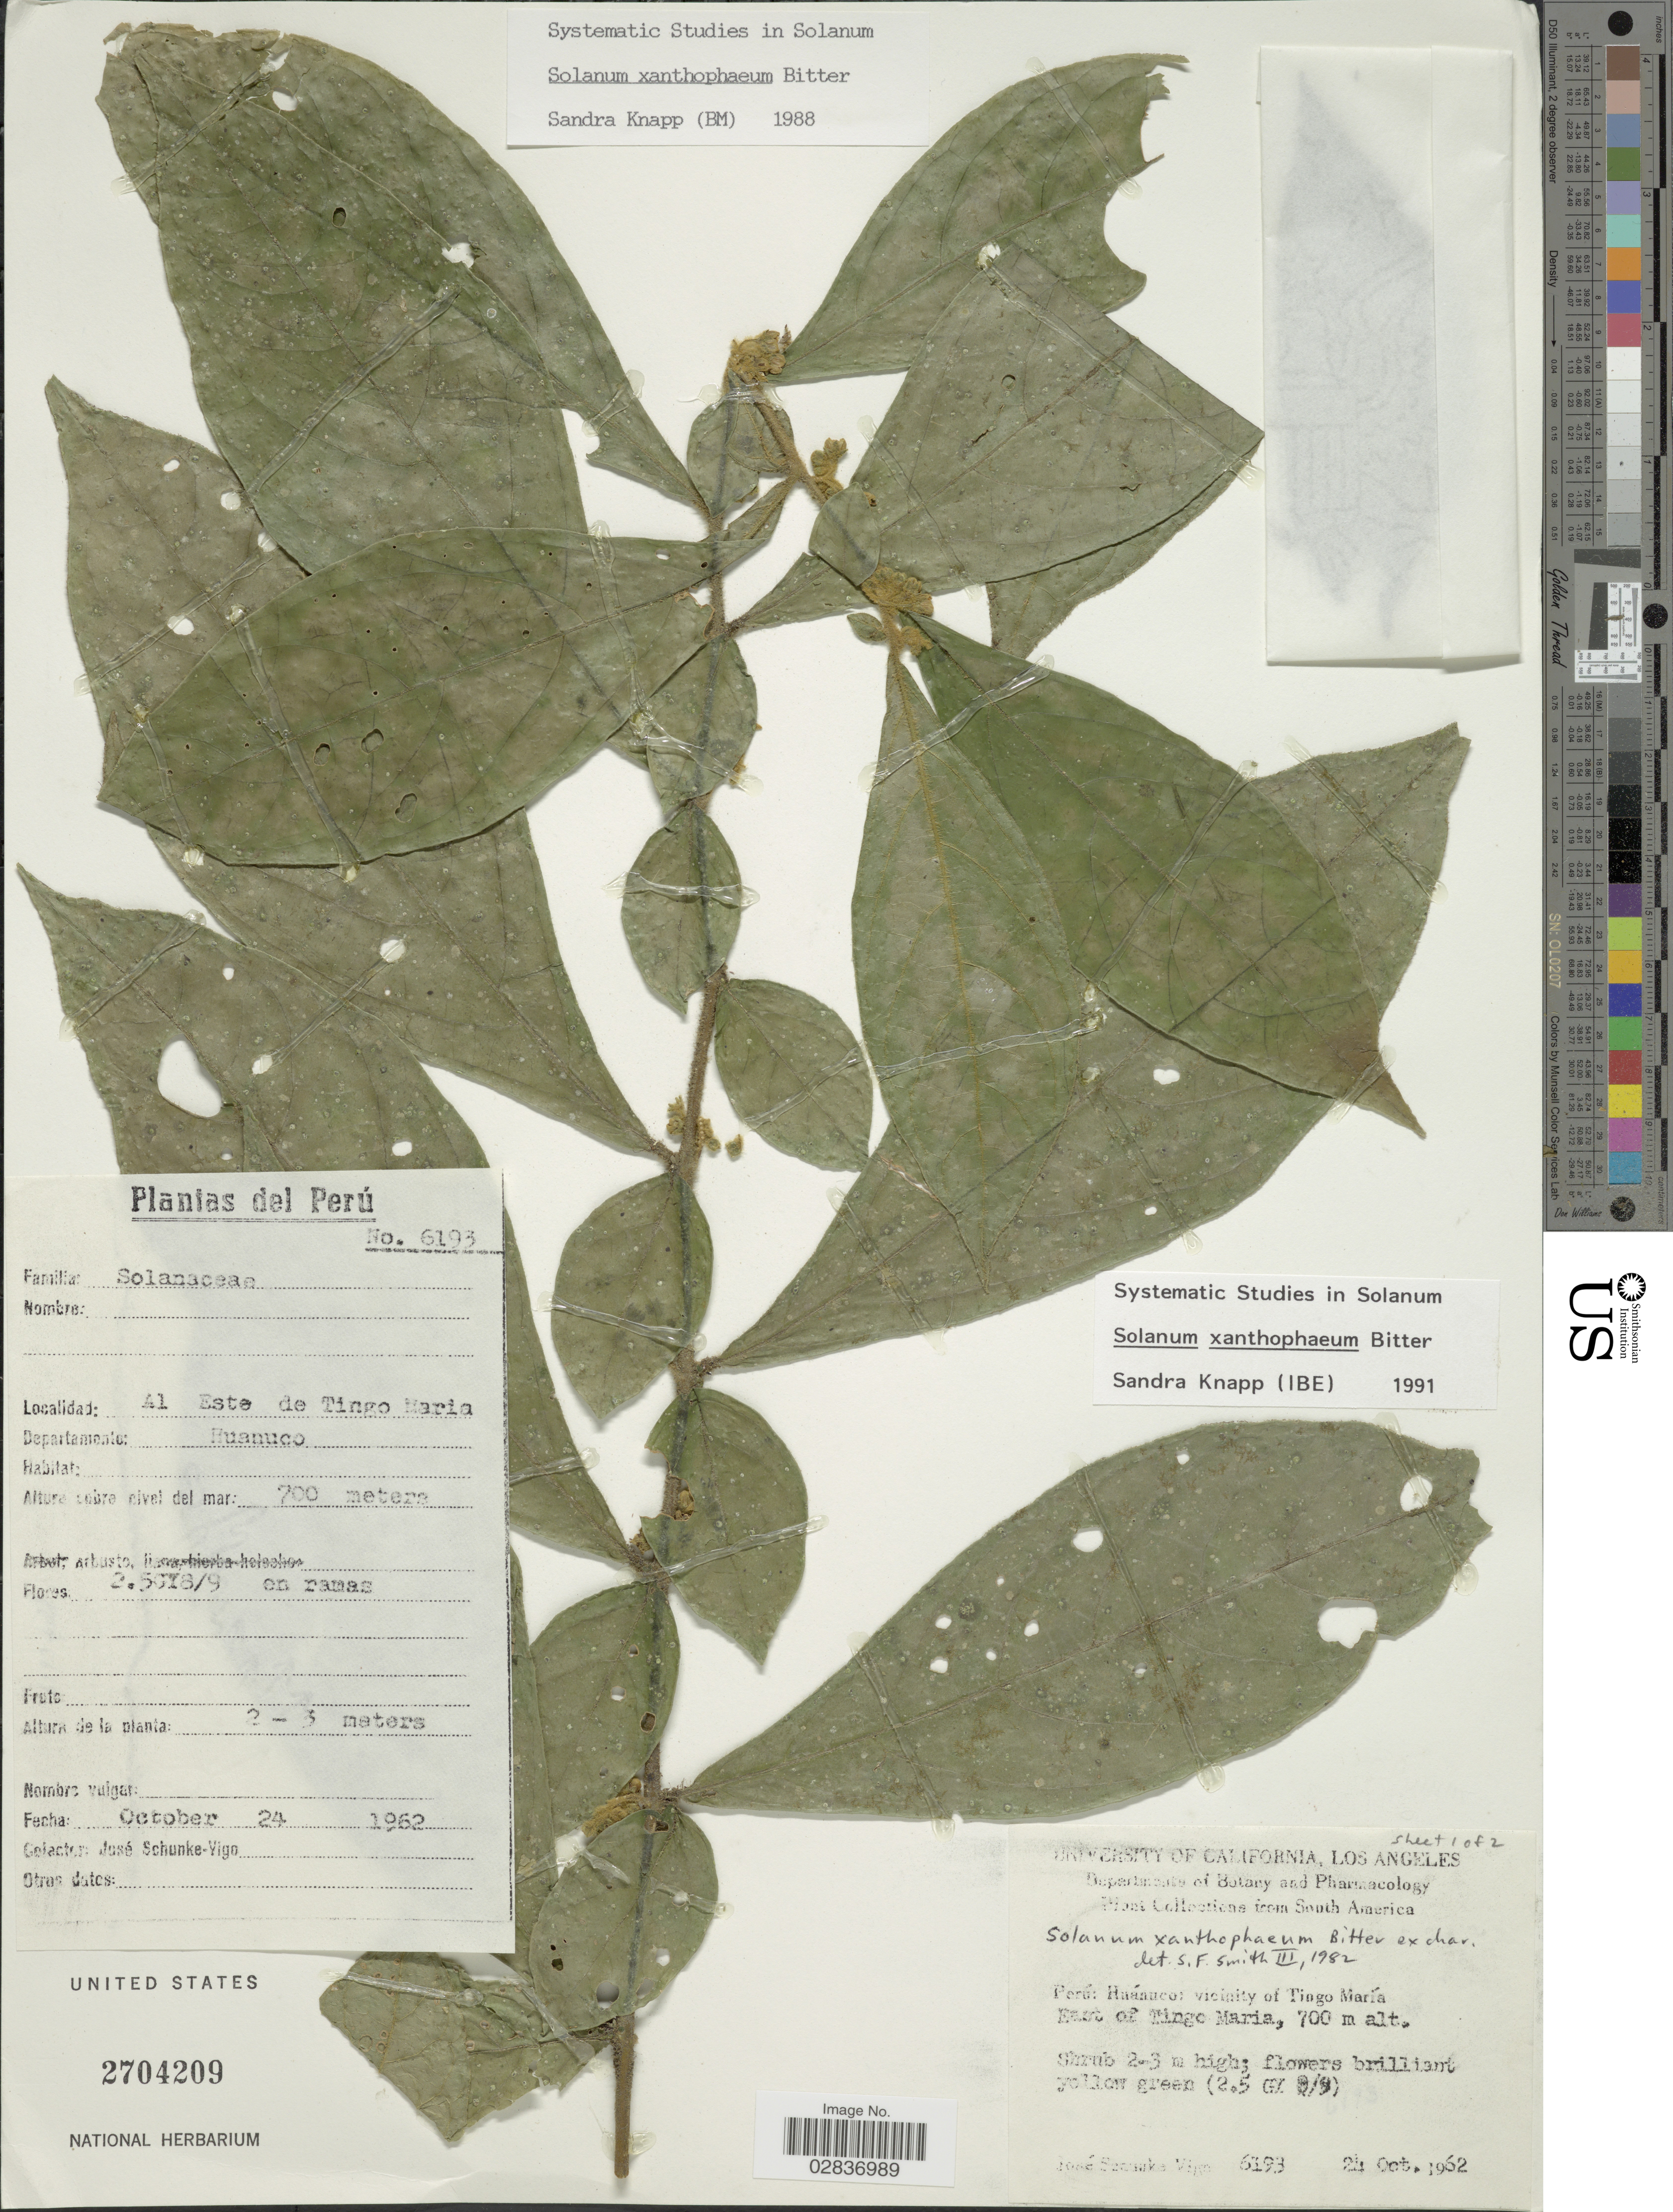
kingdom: Plantae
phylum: Tracheophyta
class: Magnoliopsida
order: Solanales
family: Solanaceae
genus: Solanum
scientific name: Solanum xanthophaeum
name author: Bitter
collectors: J. Schunke Vigo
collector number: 6193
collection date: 1962-10-24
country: Peru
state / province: Huánuco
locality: Vicinity of Tingo Mariá, East of Tingo Maria. Departamento Huanuco.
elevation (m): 700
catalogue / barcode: US 2704209